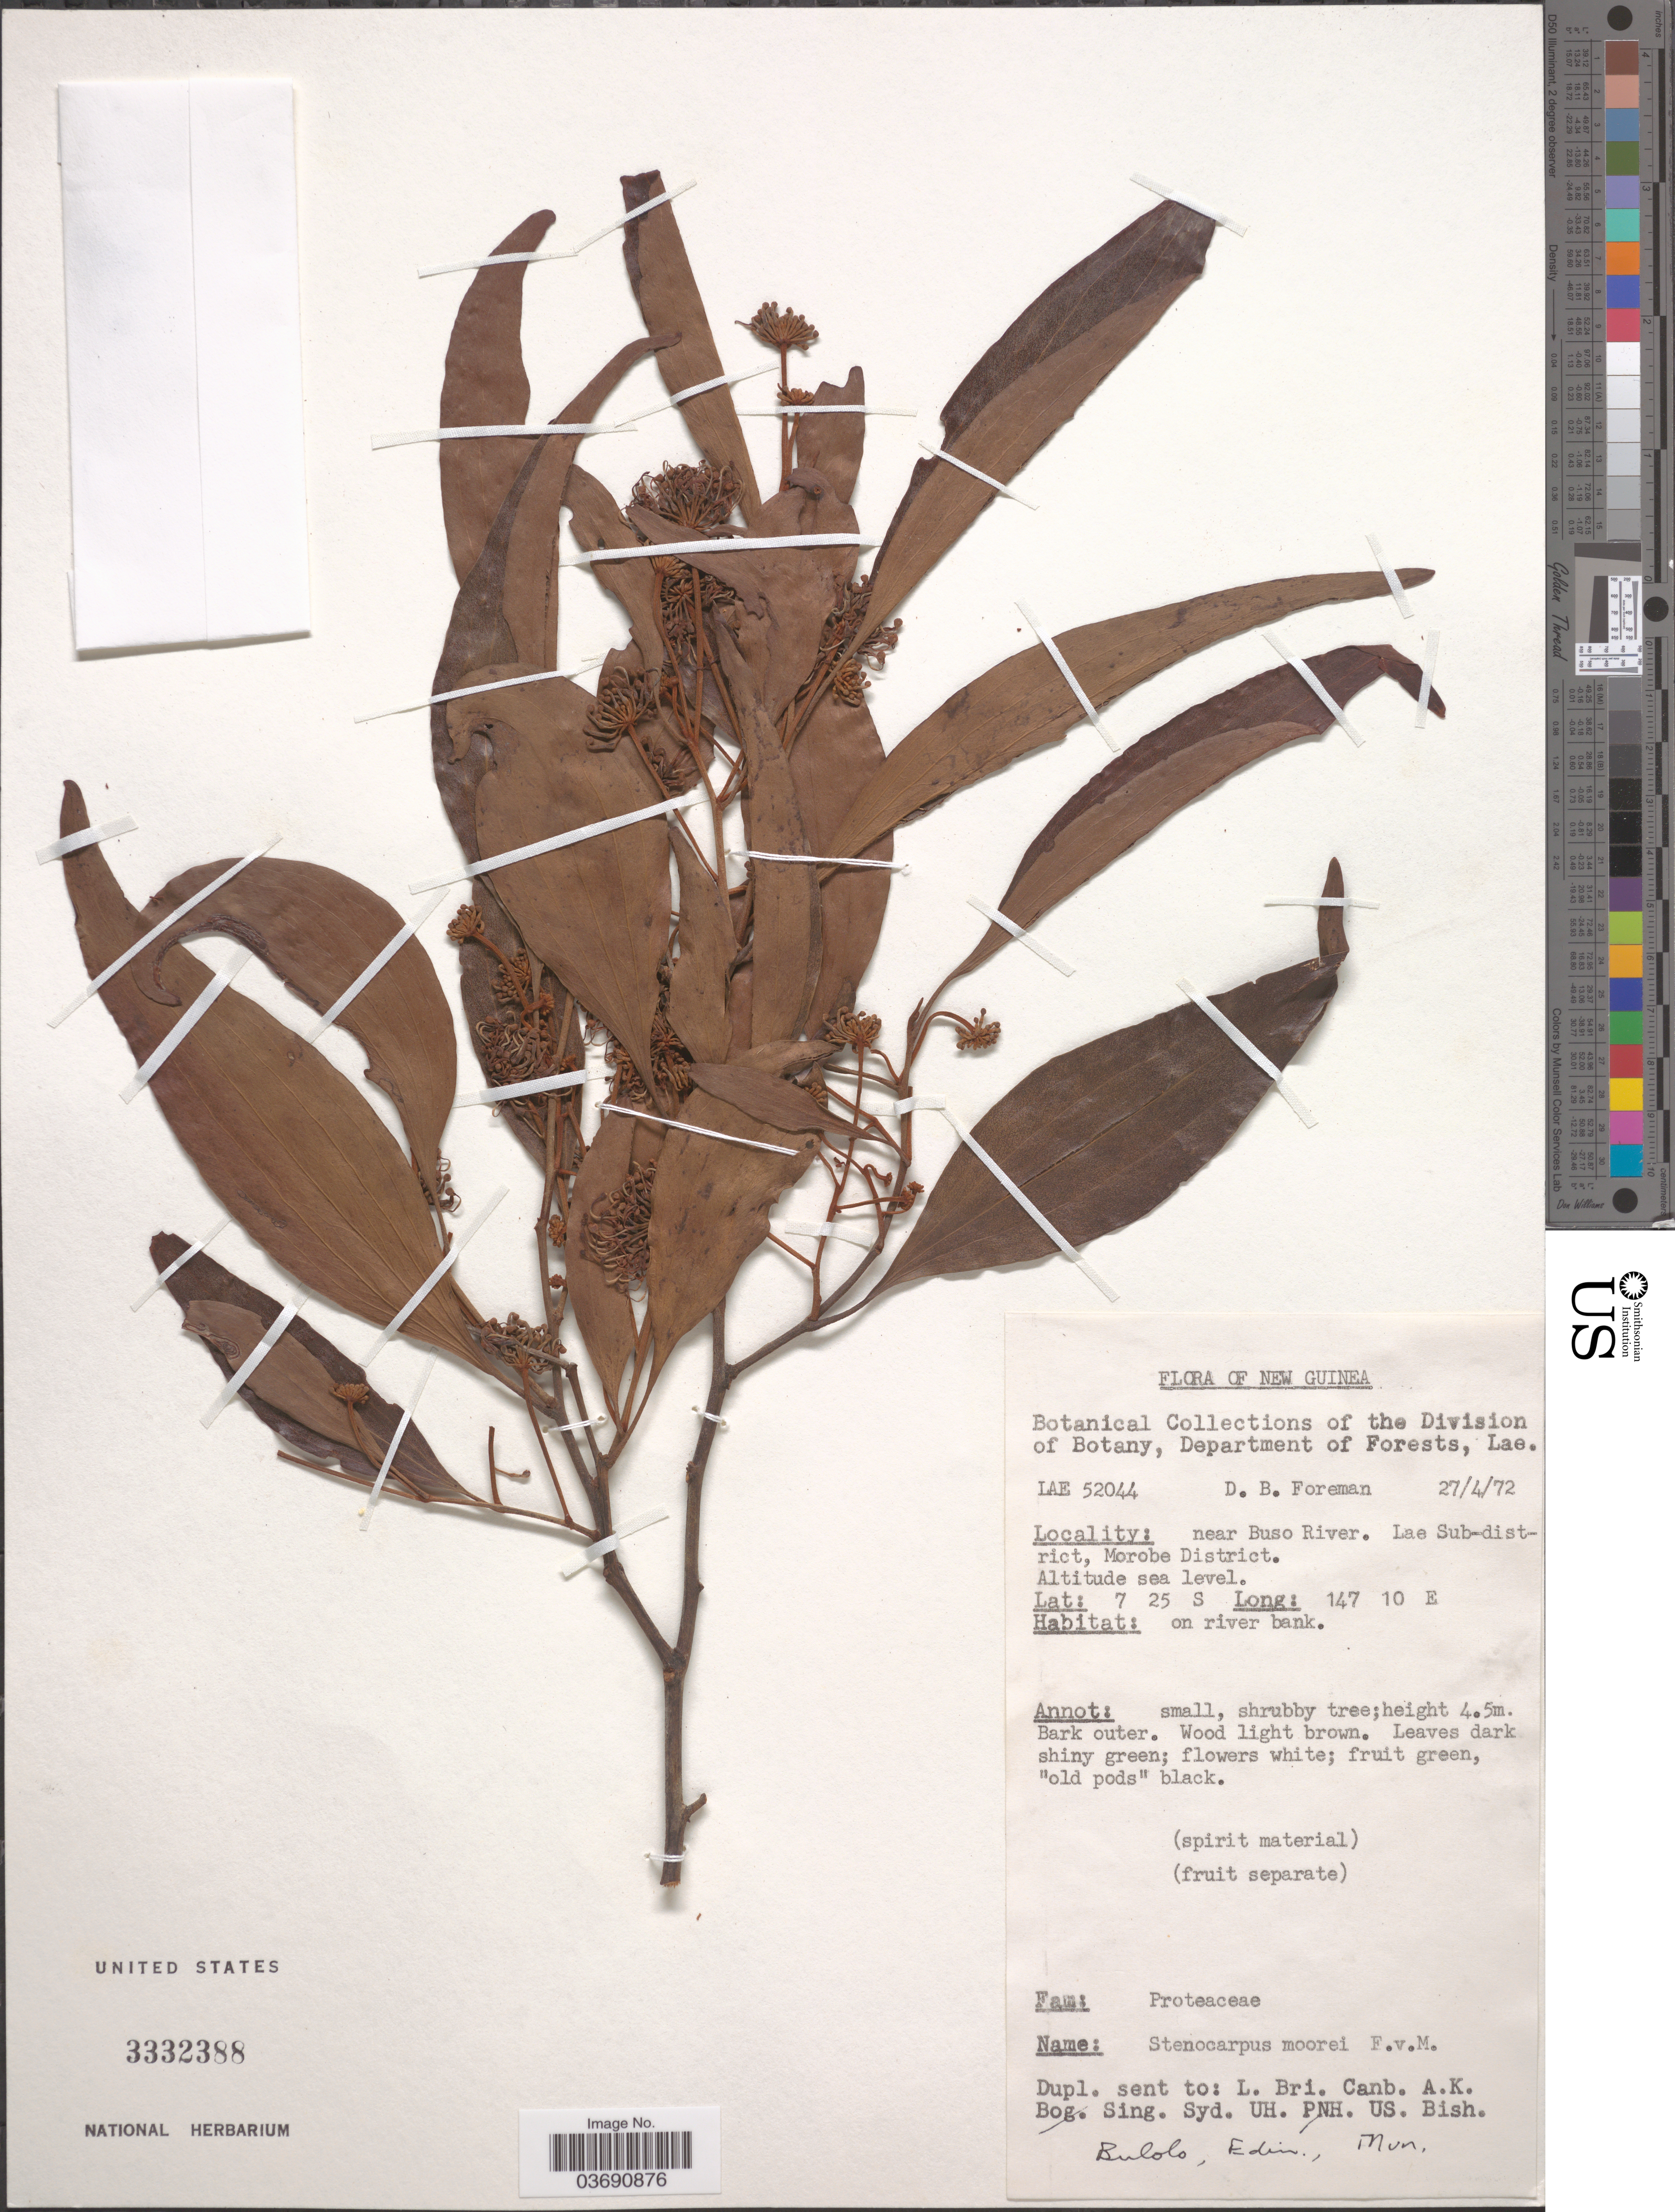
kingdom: Plantae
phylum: Tracheophyta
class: Magnoliopsida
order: Proteales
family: Proteaceae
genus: Stenocarpus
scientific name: Stenocarpus moorei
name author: F. Muell.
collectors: D. Foreman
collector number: LAE52044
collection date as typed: Transcribed d/m/y: 27/4/72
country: Papua New Guinea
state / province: Morobe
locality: New Guinea. near Buso River. Lae Sub-district, Morobe District.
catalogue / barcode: US 3332388